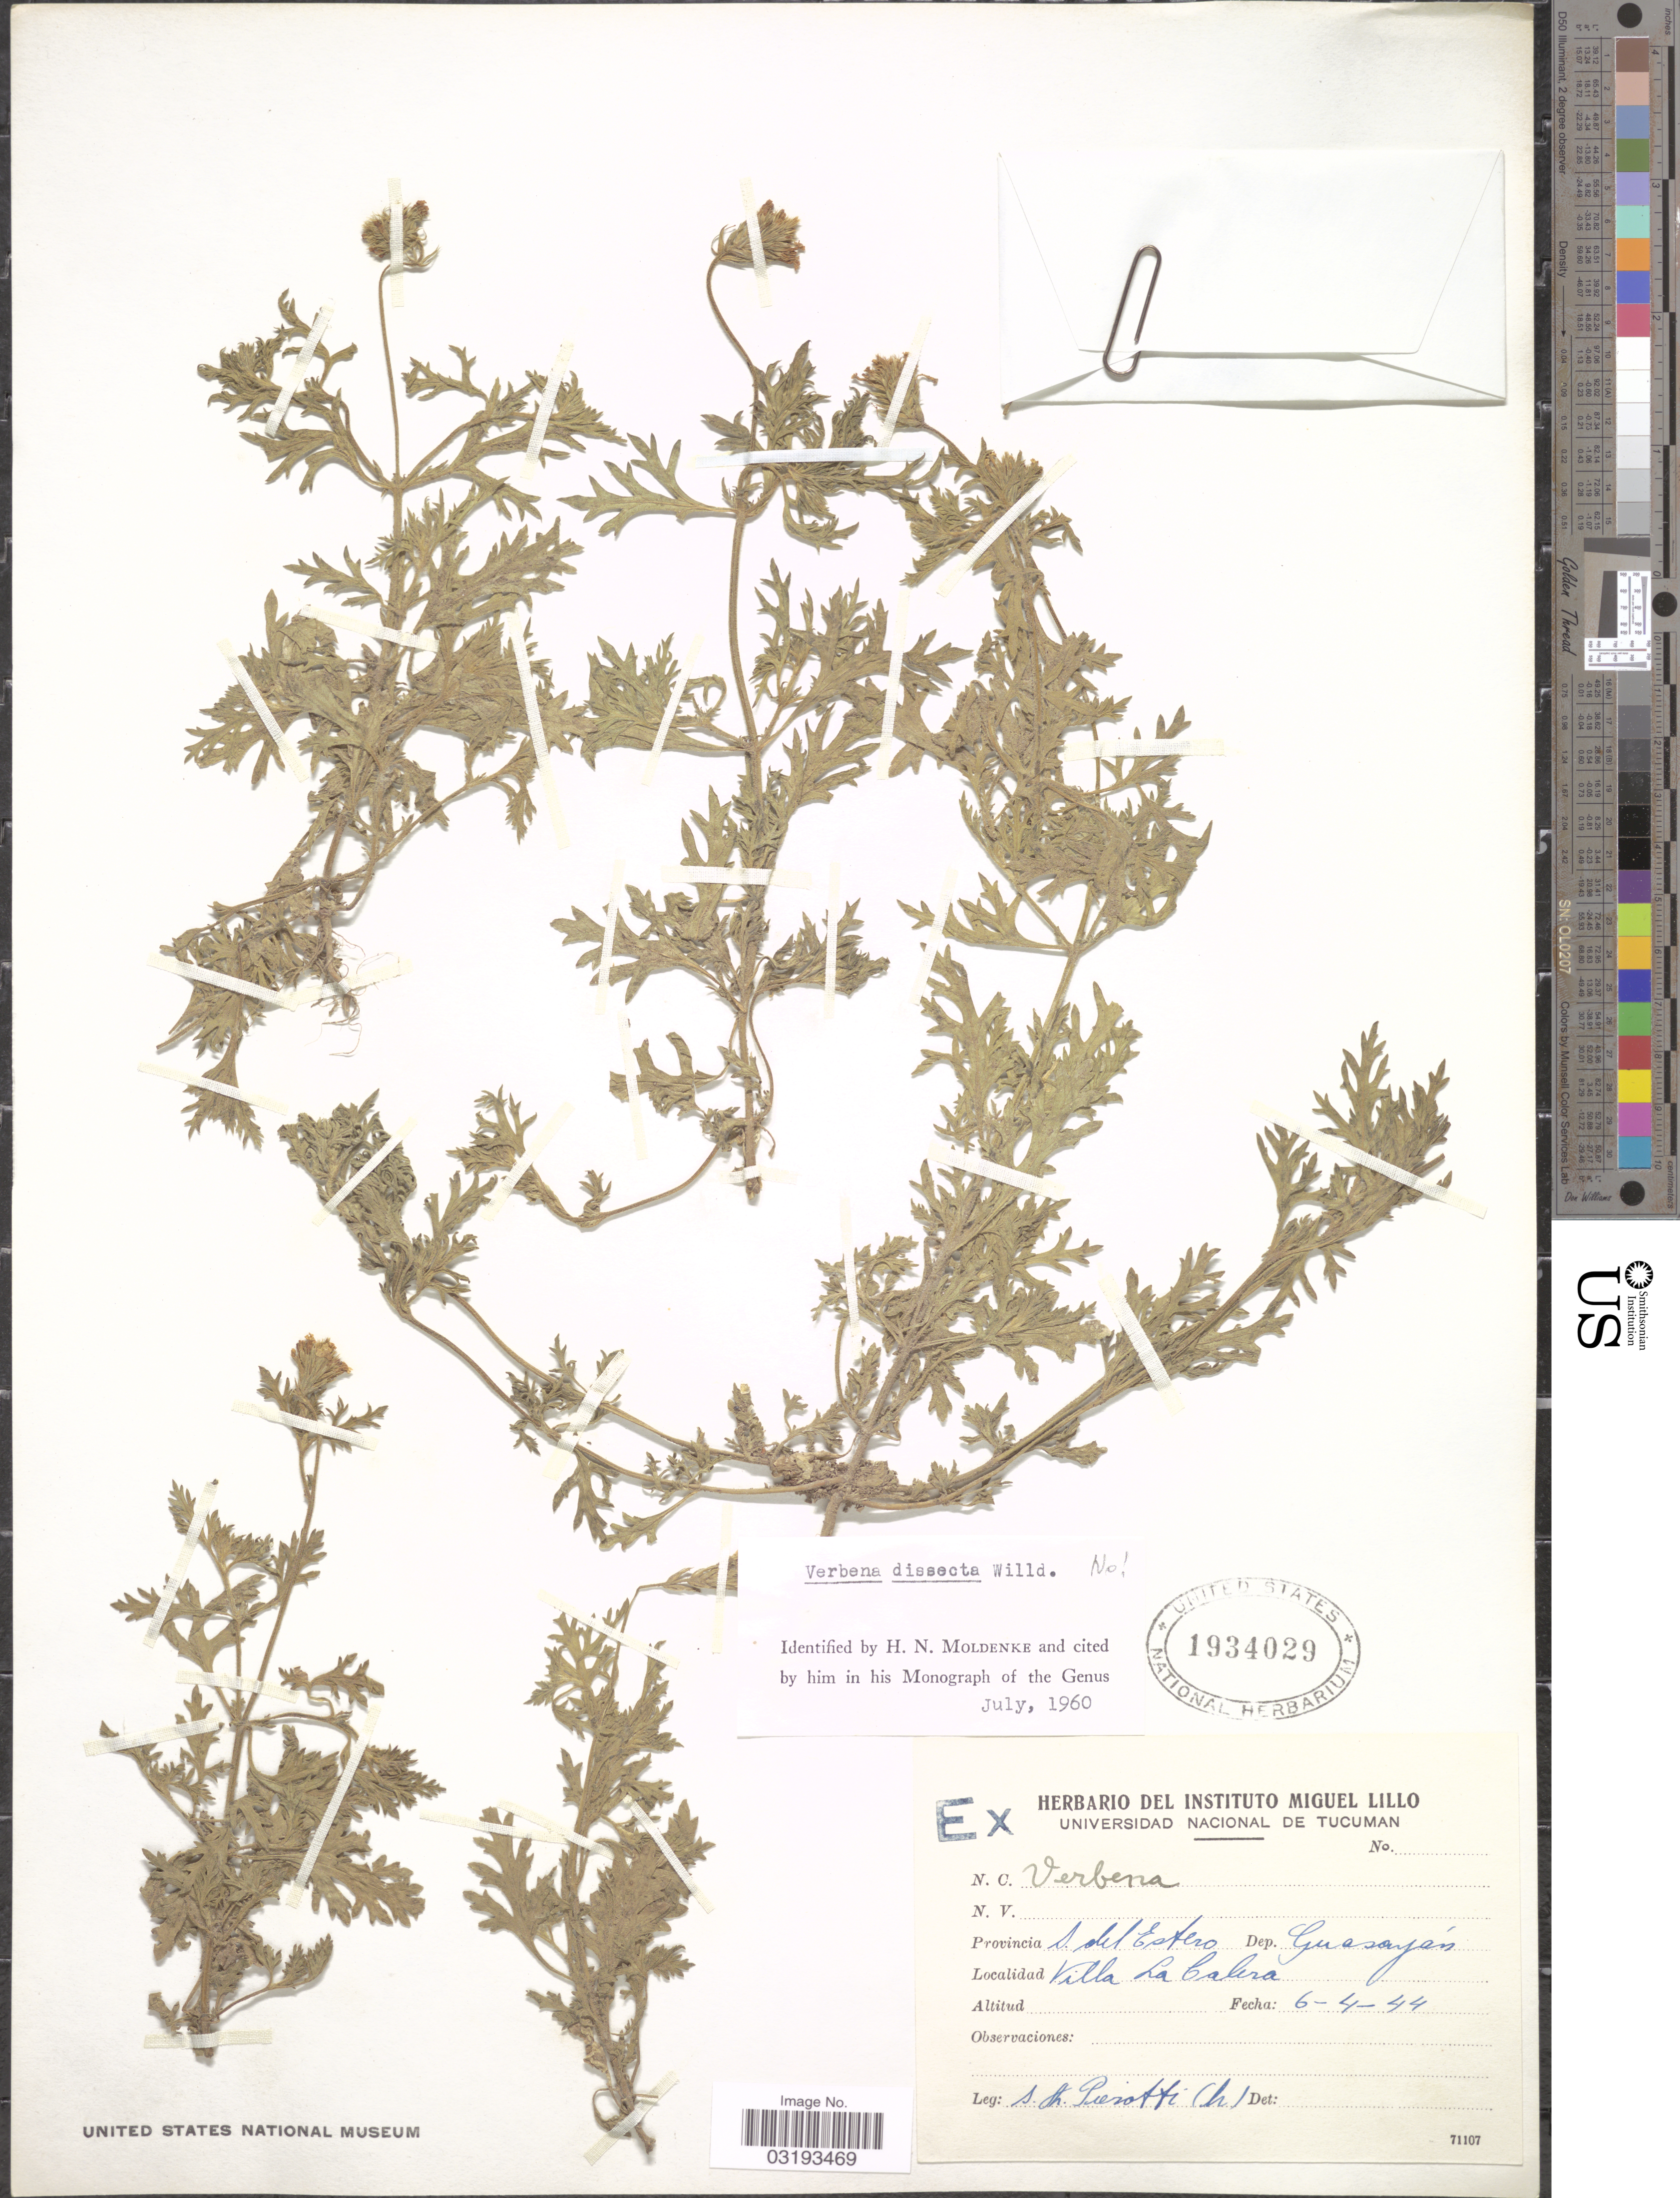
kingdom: Plantae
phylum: Tracheophyta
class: Magnoliopsida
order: Lamiales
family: Verbenaceae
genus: Verbena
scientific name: Verbena dissecta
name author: Willd. ex Spreng.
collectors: S. A. Pierotti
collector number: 71107?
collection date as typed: Transcribed d/m/y: 6/4/44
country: Argentina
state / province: Santiago del Estero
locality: Dep. Guasayán. Villa La Calera.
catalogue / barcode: US 1934029